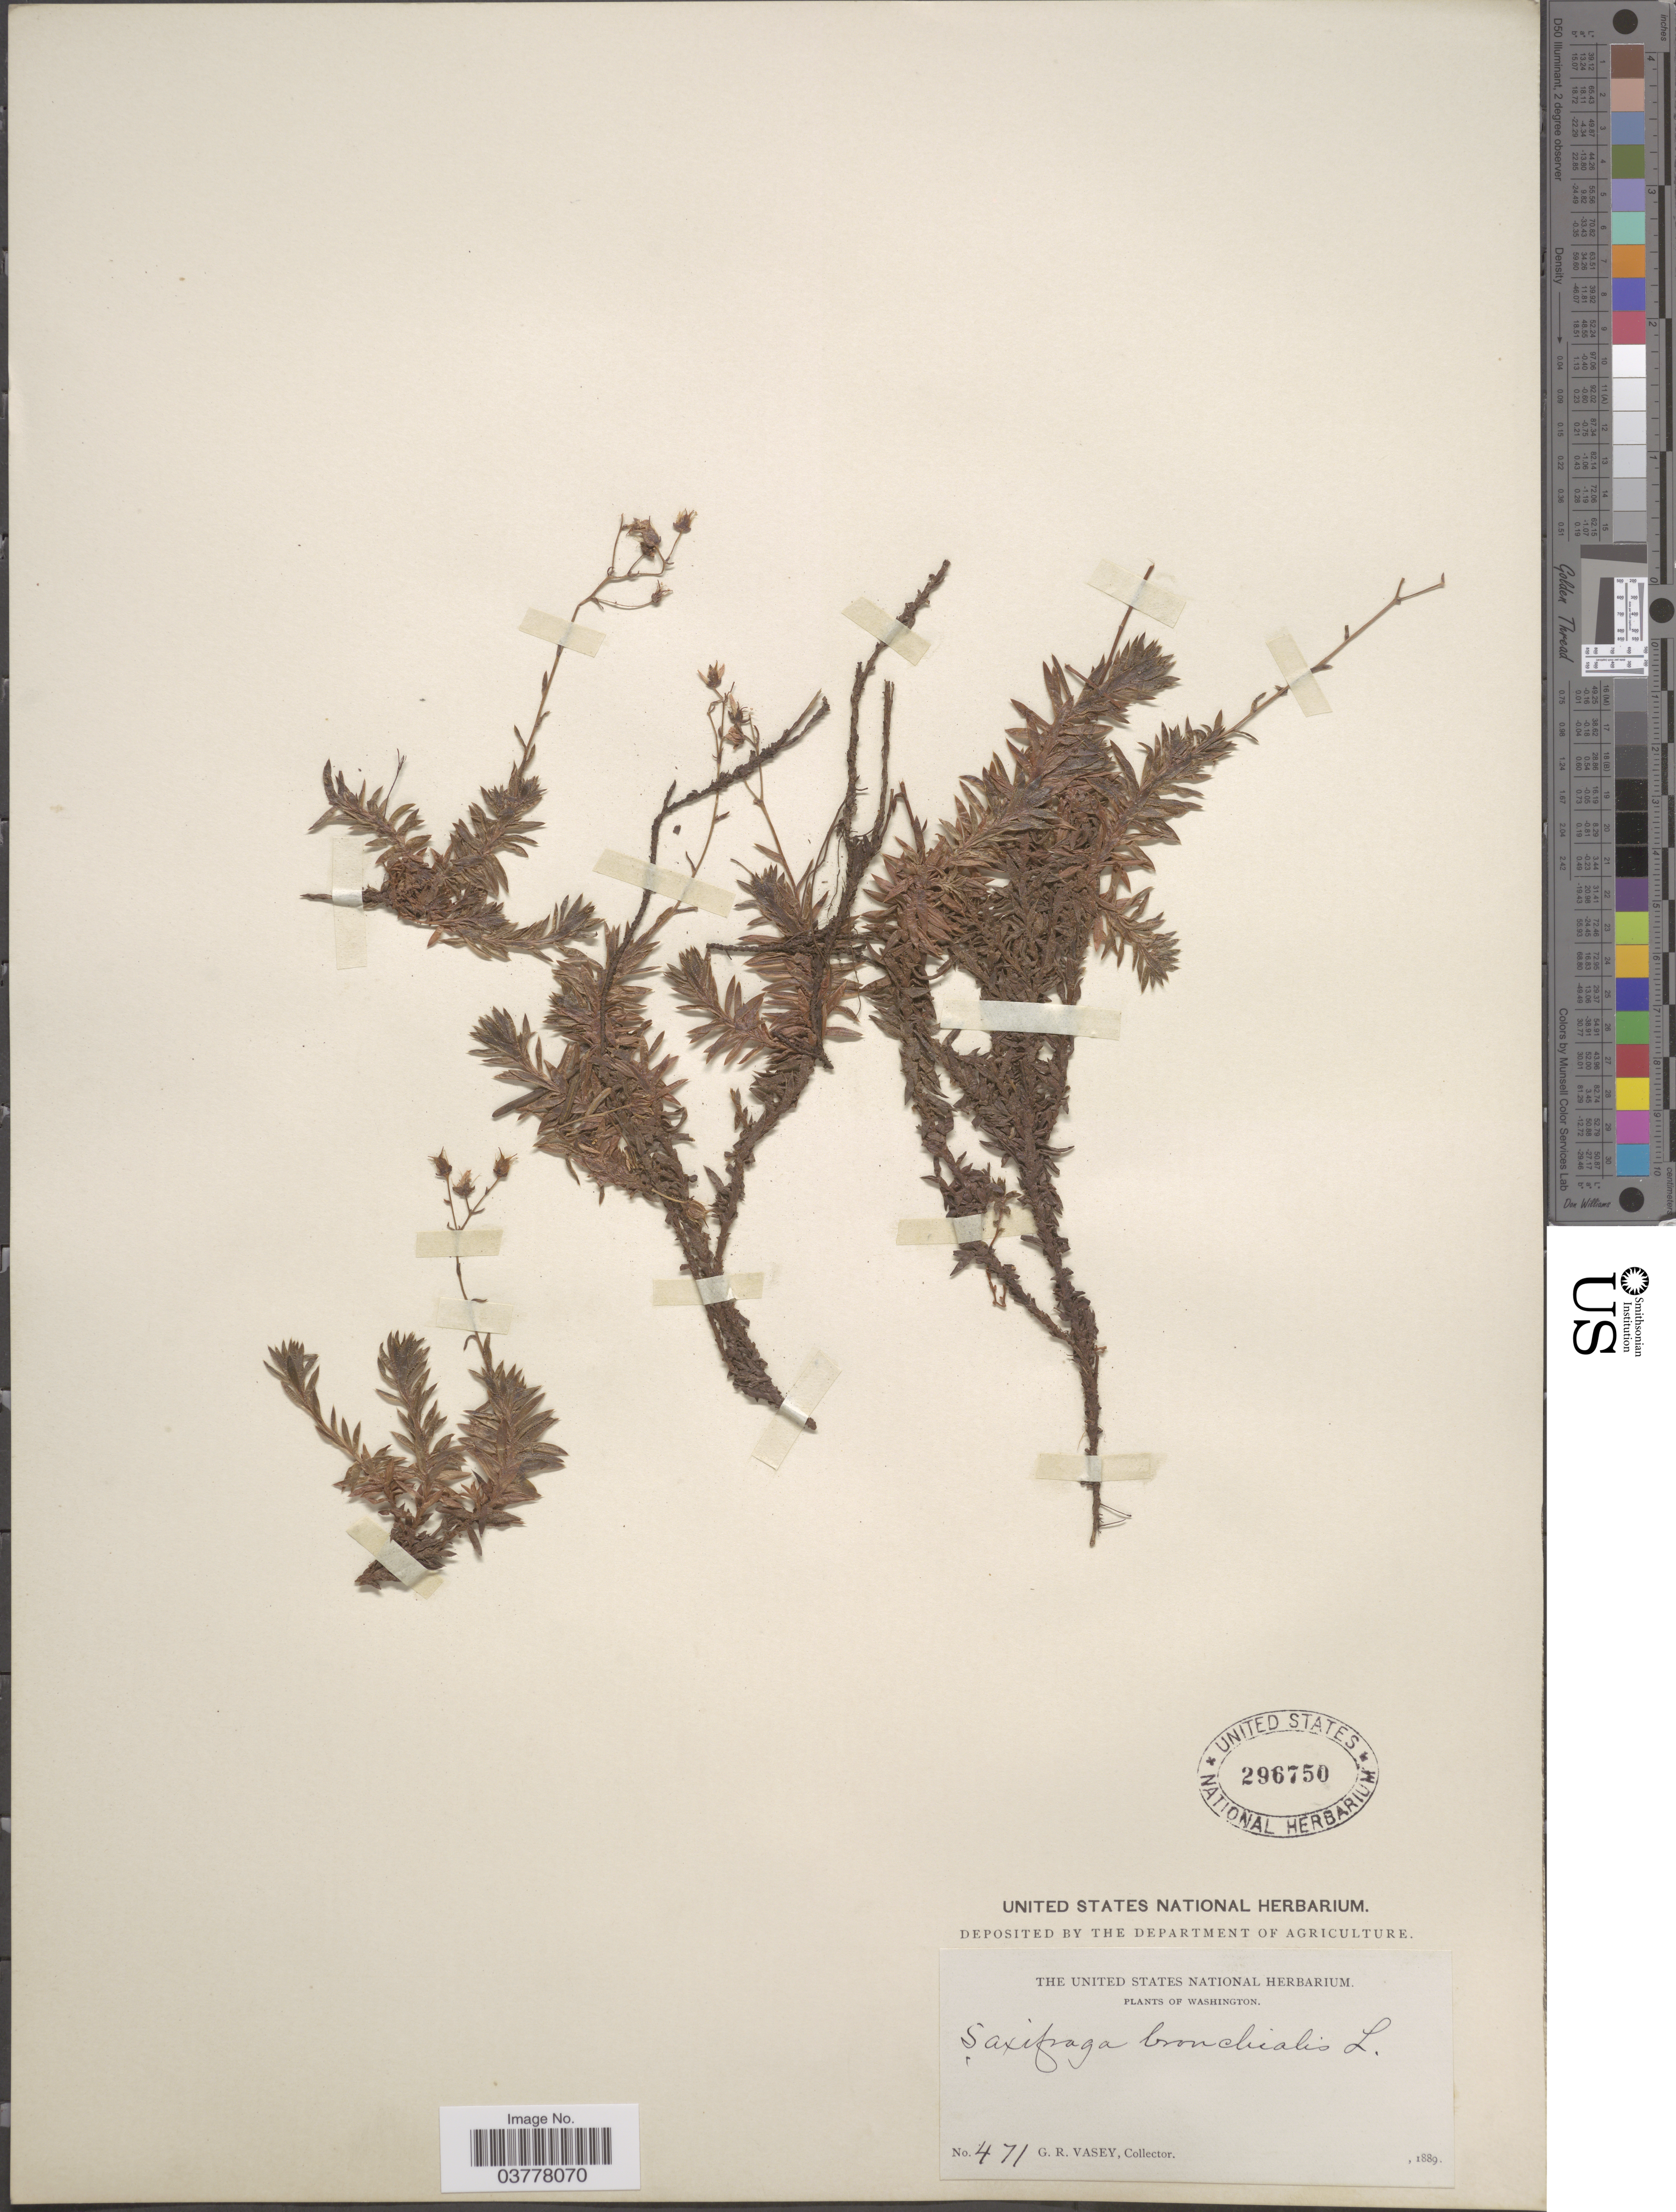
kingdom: Plantae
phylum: Tracheophyta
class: Magnoliopsida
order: Saxifragales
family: Saxifragaceae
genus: Saxifraga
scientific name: Saxifraga bronchialis subsp. austromontana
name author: (Wiegand) Piper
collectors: G. R. Vasey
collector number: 471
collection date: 1889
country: United States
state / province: Washington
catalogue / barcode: US 296750